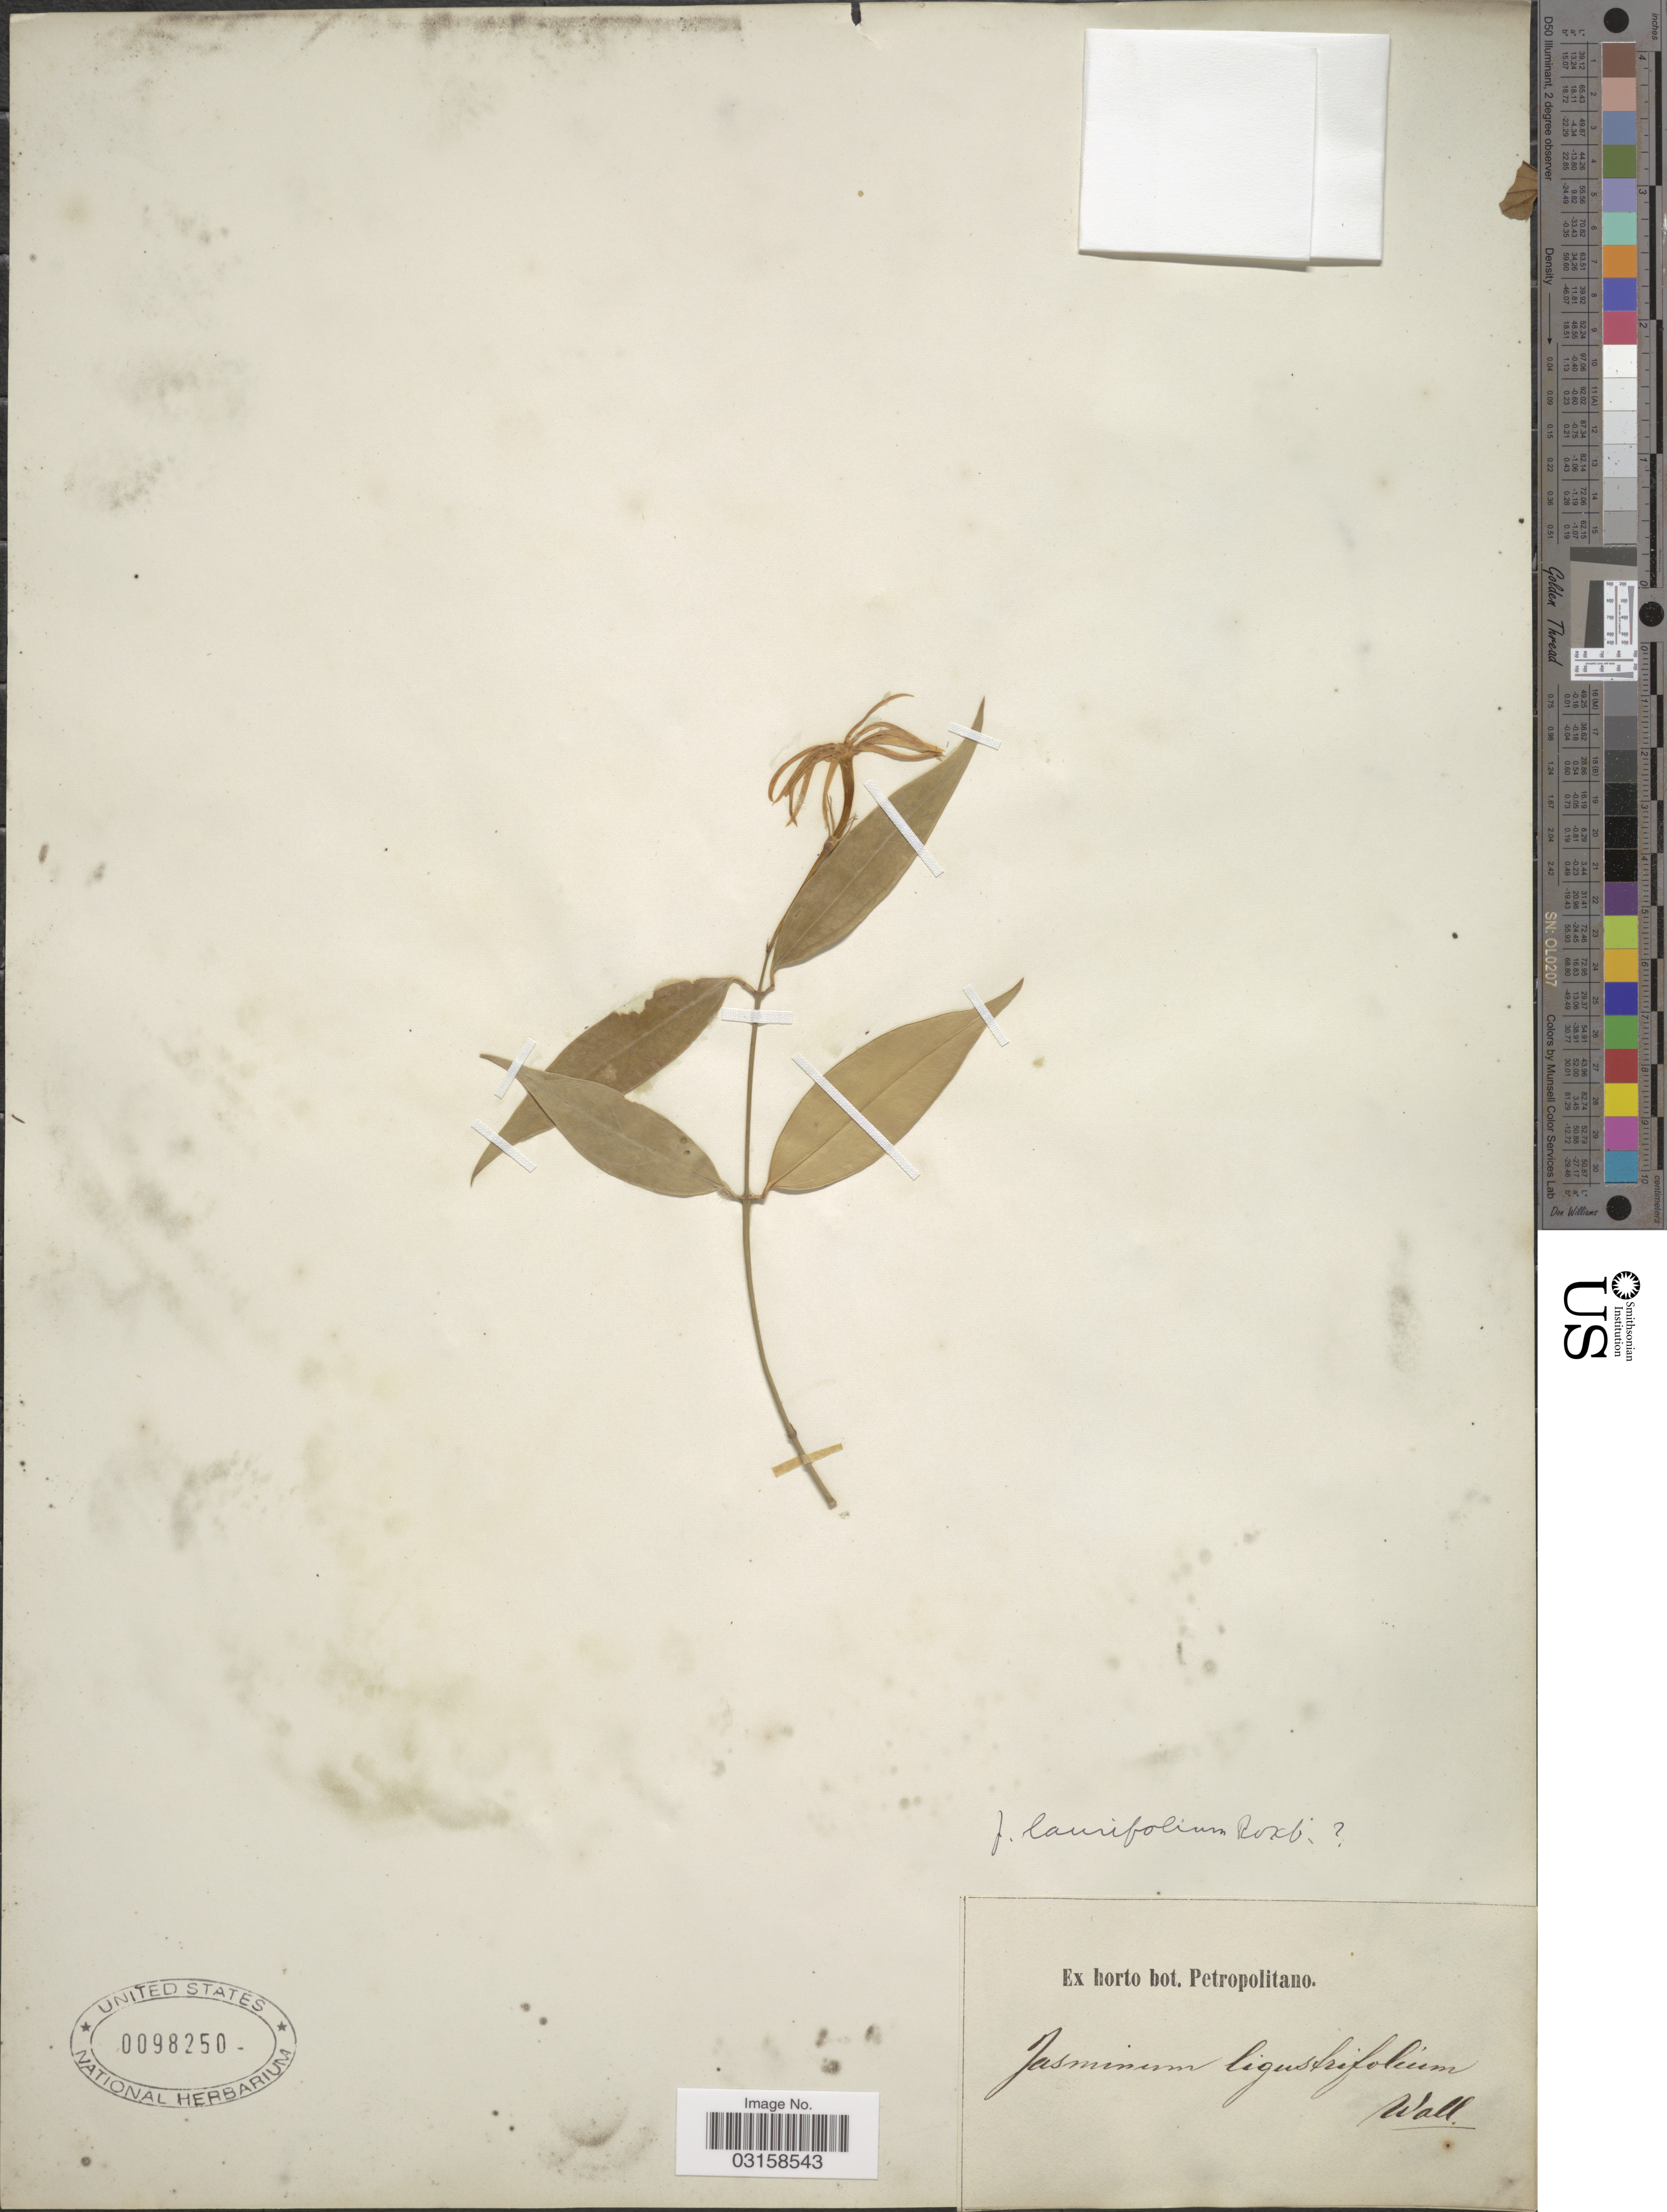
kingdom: Plantae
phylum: Tracheophyta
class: Magnoliopsida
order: Lamiales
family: Oleaceae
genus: Jasminum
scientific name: Jasminum laurifolium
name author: Roxb.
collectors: ex Horto Bot. Petropolitano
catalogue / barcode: US 98250